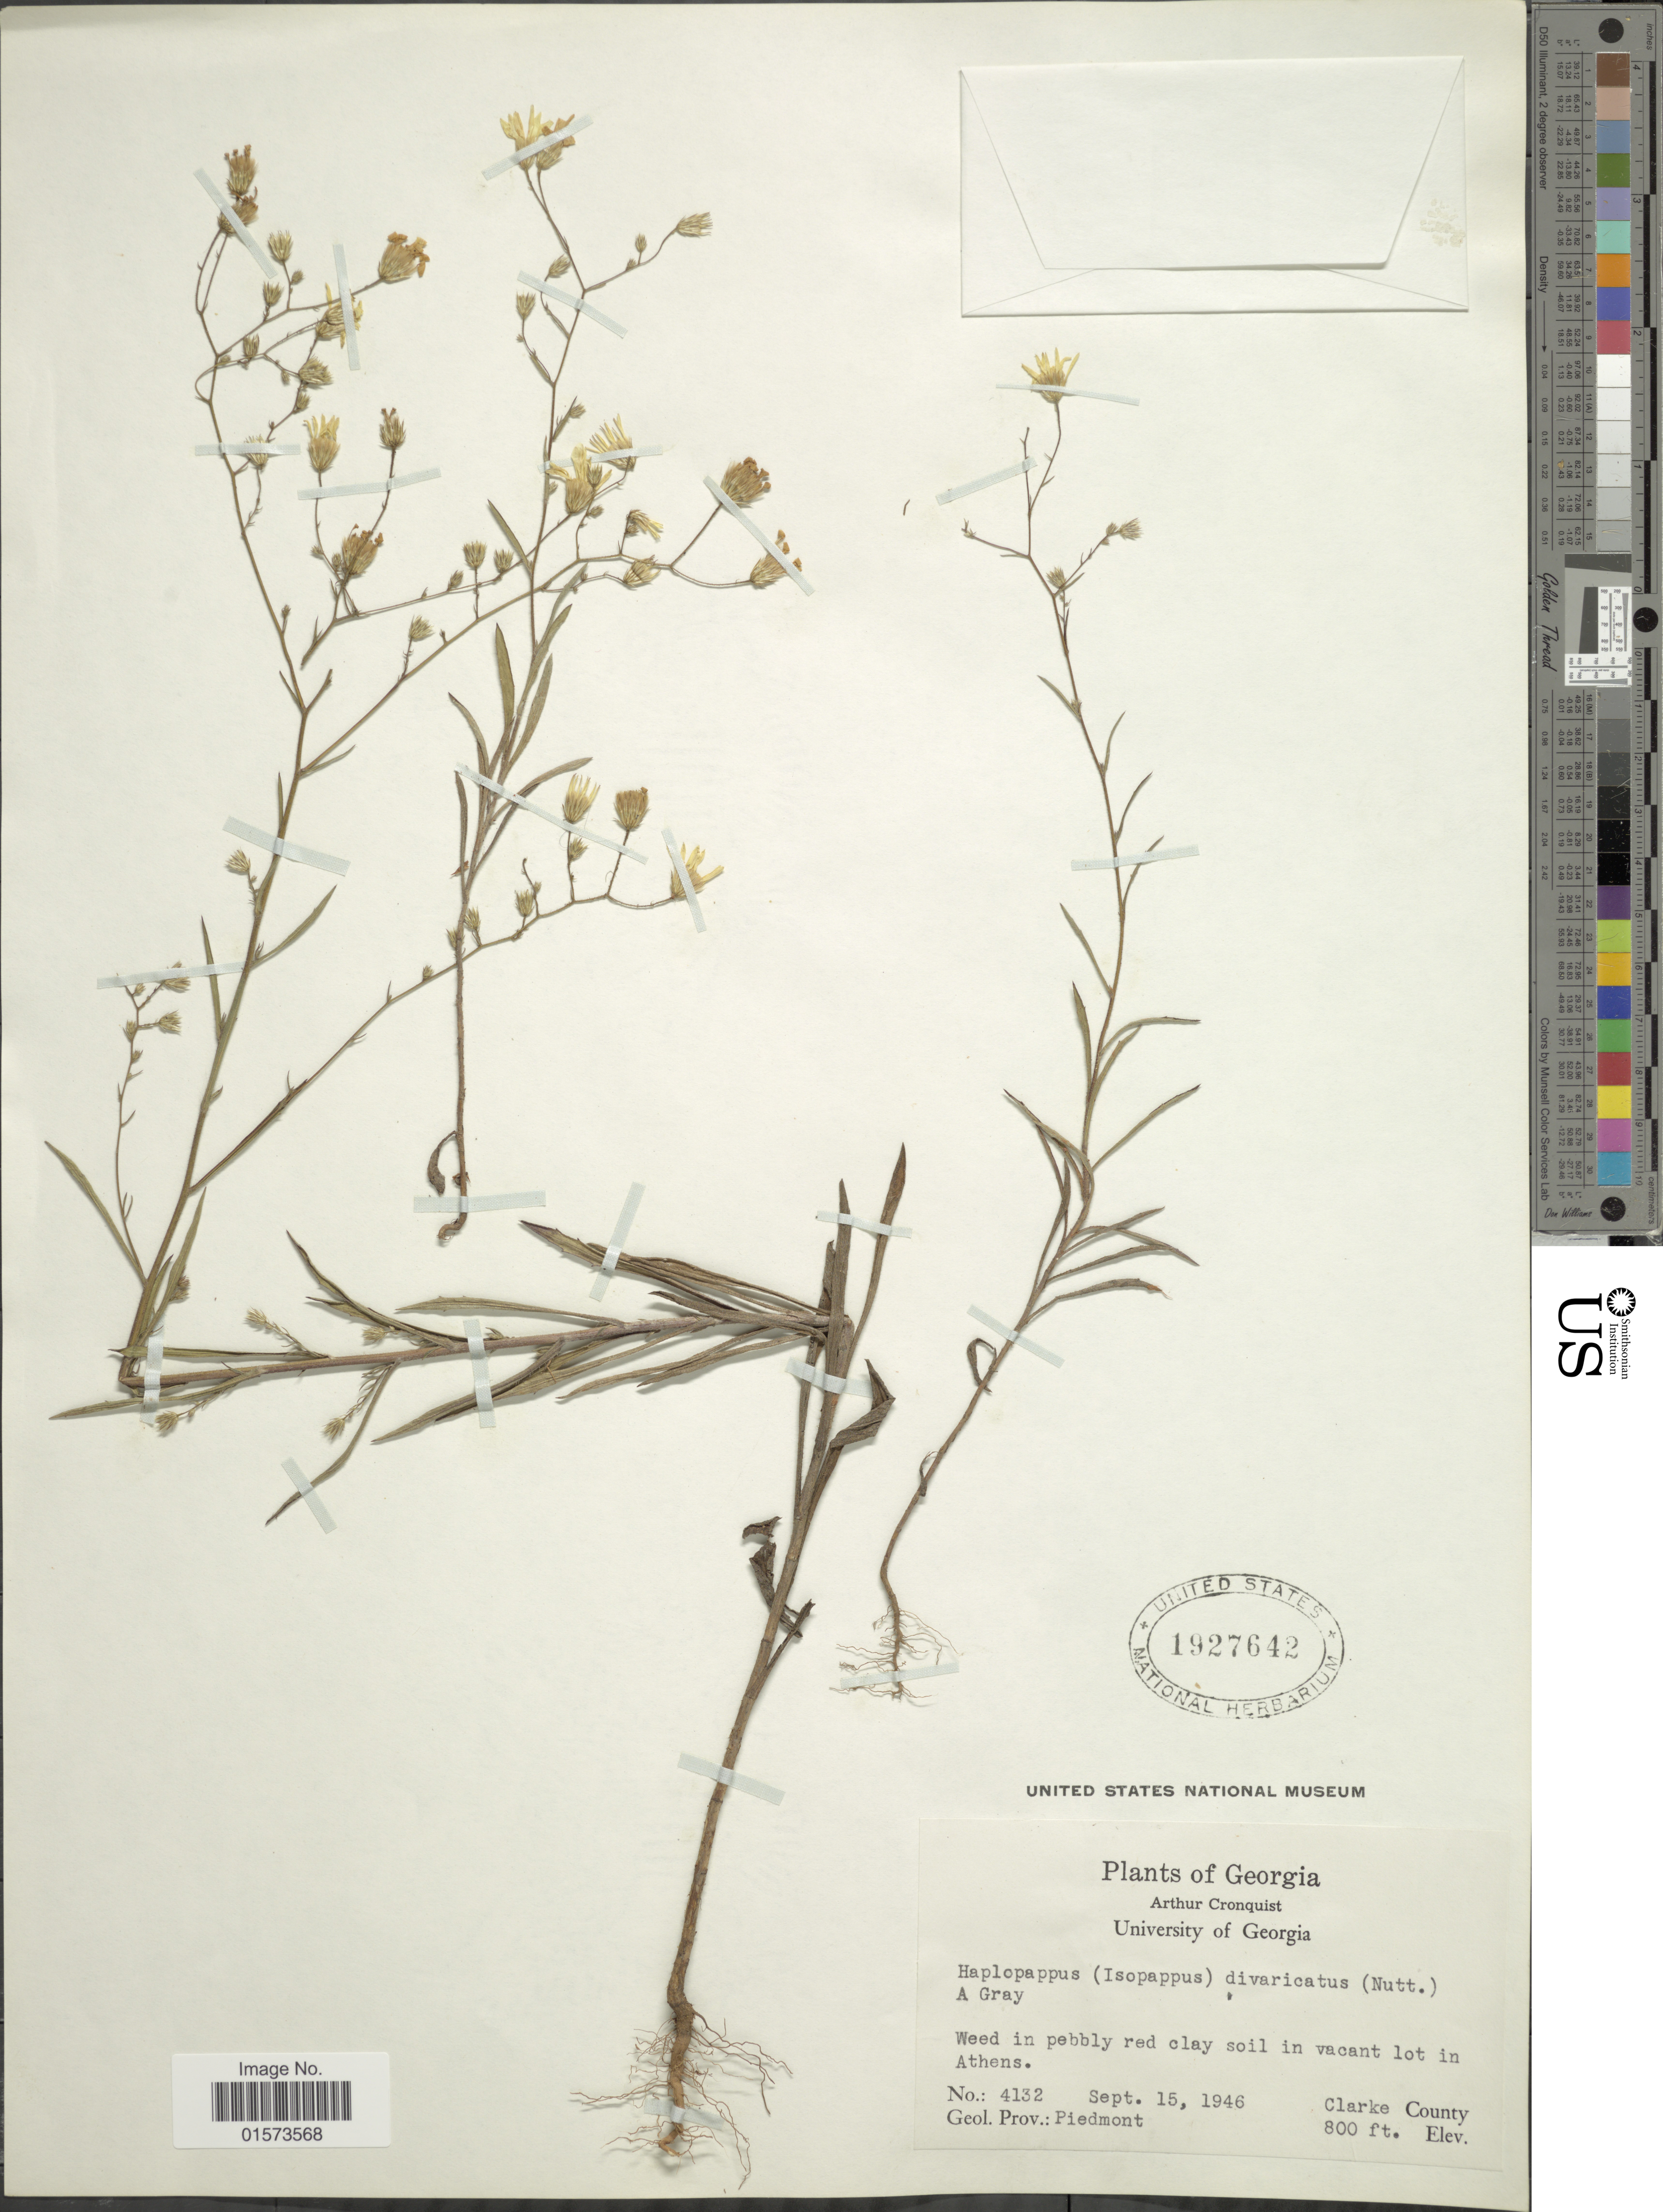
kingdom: Plantae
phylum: Tracheophyta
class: Magnoliopsida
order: Asterales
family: Asteraceae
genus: Croptilon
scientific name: Croptilon divaricatum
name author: (Nutt.) Raf.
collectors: A. J. Cronquist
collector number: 4132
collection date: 1946-09-15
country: United States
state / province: Georgia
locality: Weeds in pebbly red clay soil in vacant lot in Athens, Geol. Prov.: Piedmont, Clarke County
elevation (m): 244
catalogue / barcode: US 1927642